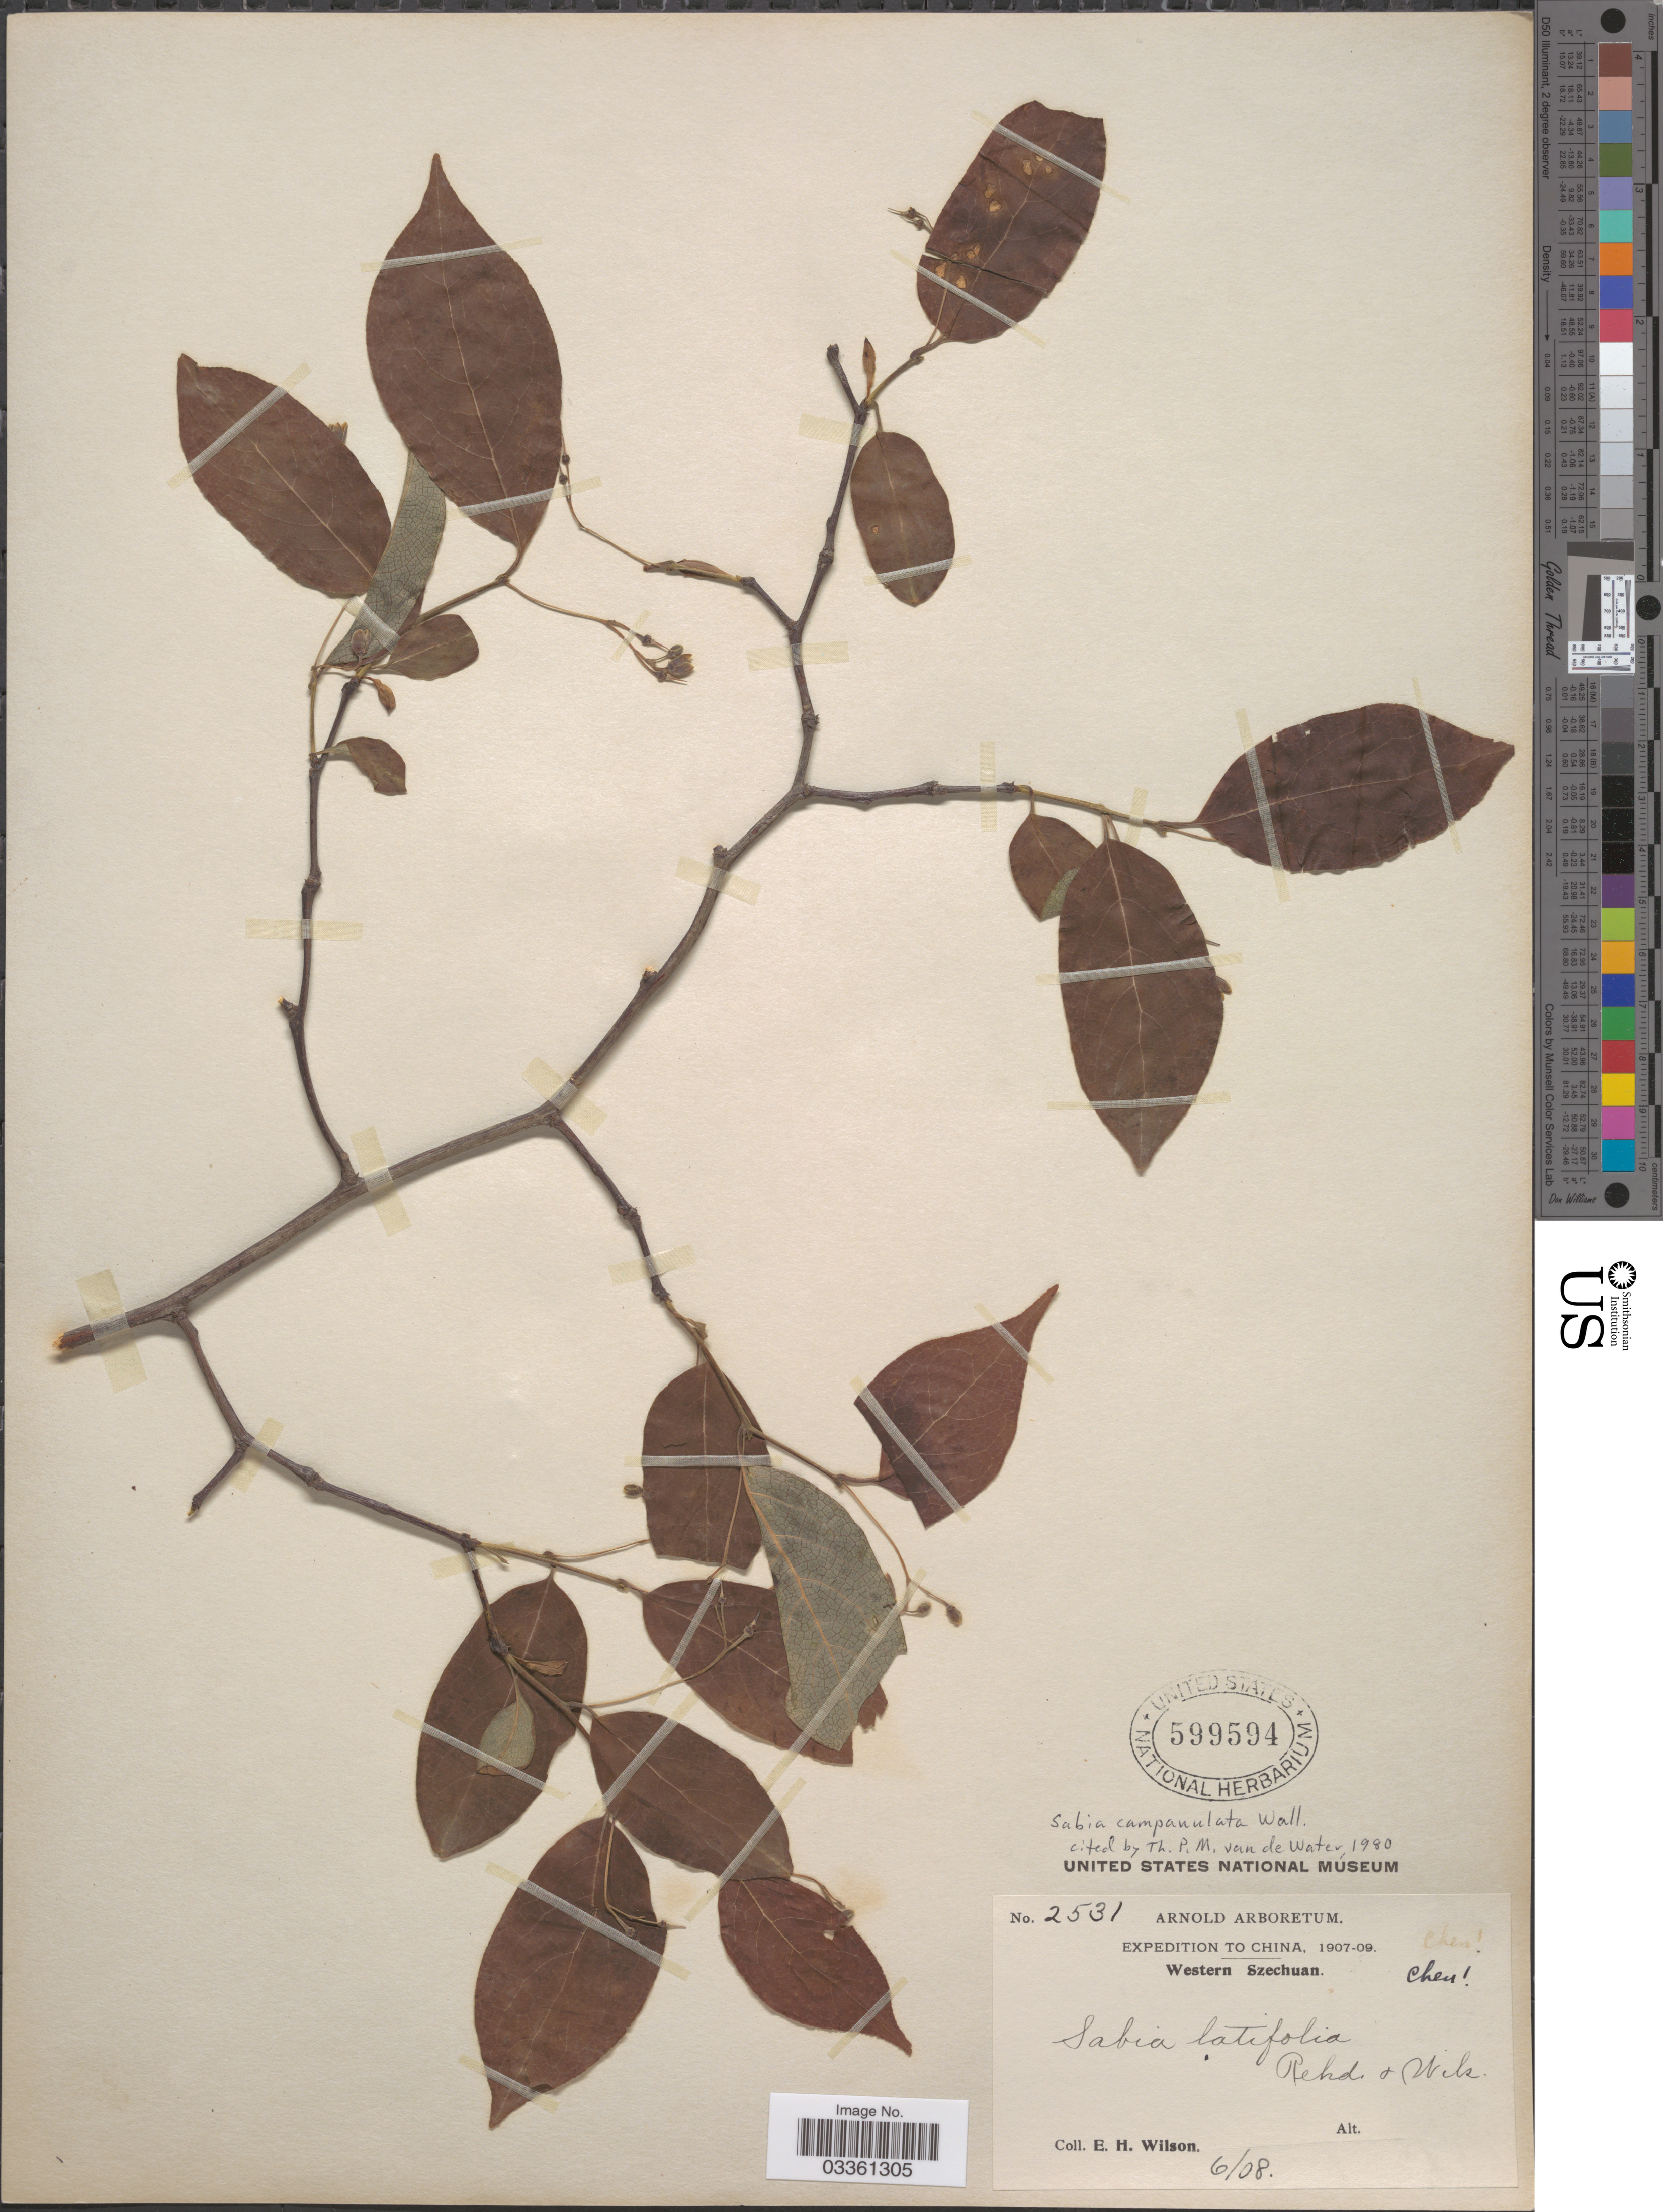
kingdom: Plantae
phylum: Tracheophyta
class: Magnoliopsida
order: Proteales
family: Sabiaceae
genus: Sabia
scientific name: Sabia campanulata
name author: Wall.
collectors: E. Wilson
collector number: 2531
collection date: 1908-06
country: China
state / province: Sichuan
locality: Western Szechuan.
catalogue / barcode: US 599594